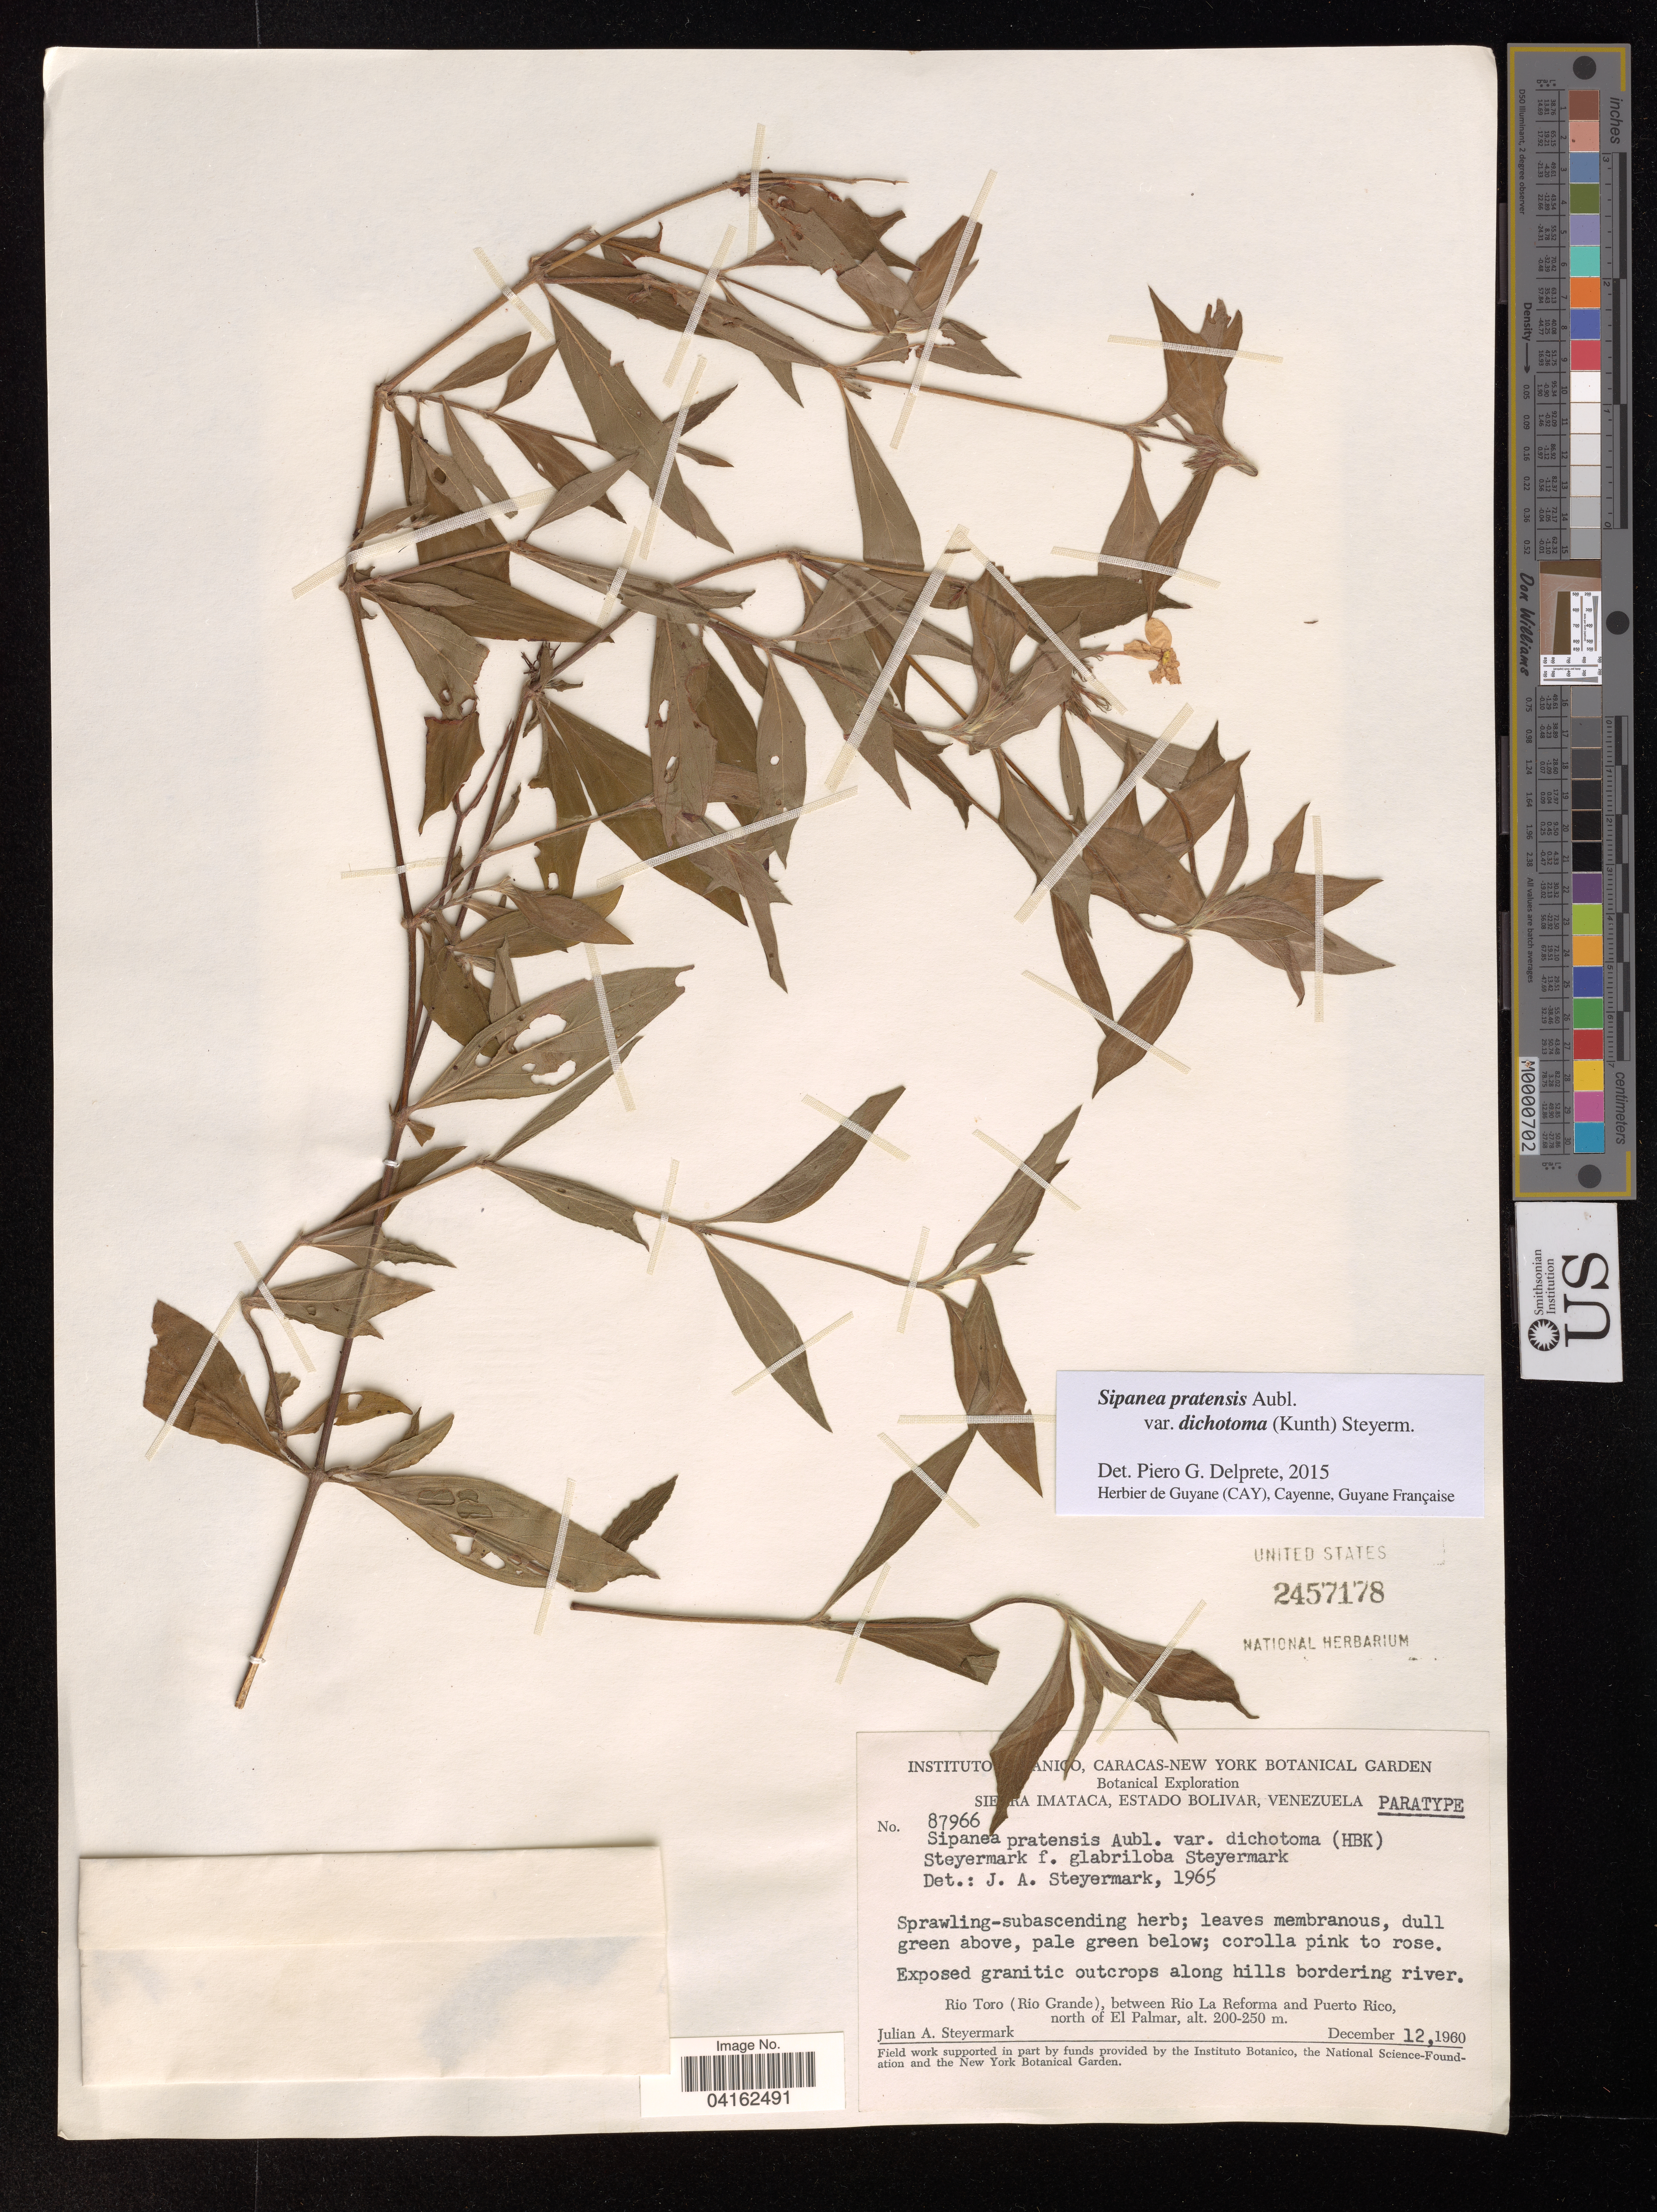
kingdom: Plantae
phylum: Tracheophyta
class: Magnoliopsida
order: Gentianales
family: Rubiaceae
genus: Sipanea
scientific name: Sipanea pratensis var. dichotoma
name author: (Kunth) Steyerm.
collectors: J. Steyermark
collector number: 87966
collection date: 1960-12-12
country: Venezuela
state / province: Bolivar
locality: Sie!a Imataca. Rio Toro (Rio Grande), between Rio La Reforma and Puerto Rico, north of El Palmar.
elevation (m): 200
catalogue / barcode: US 2457178